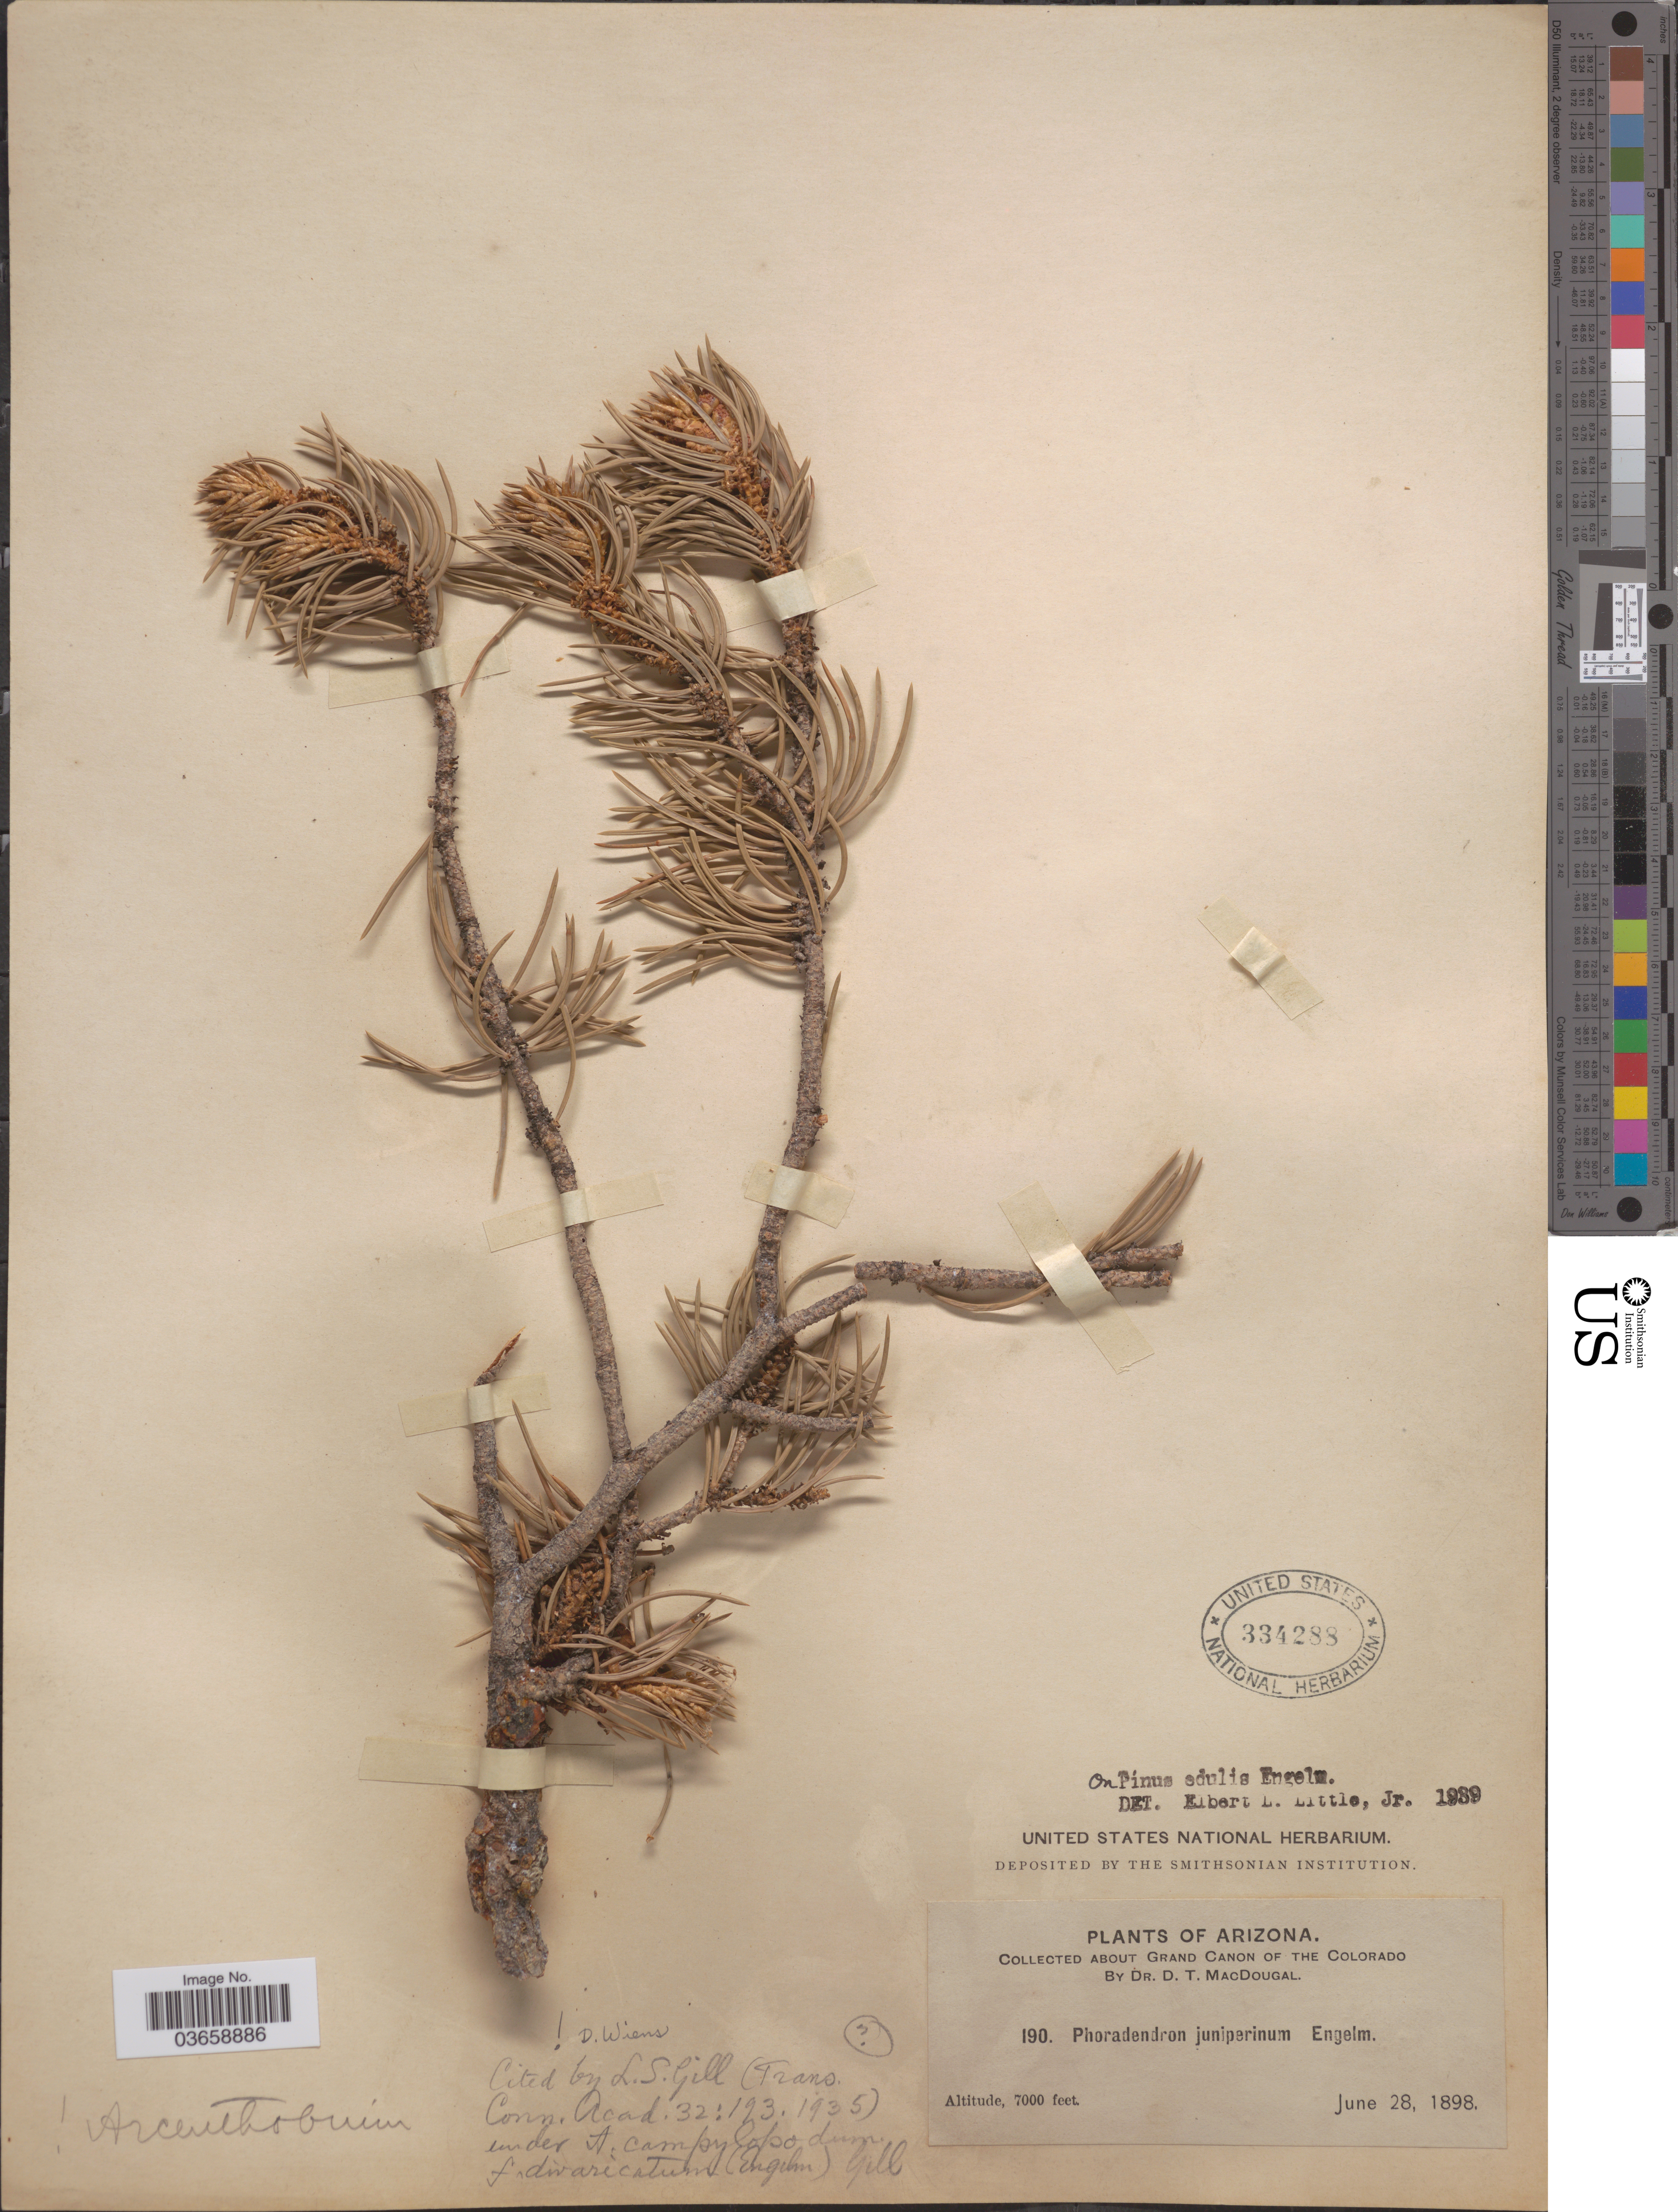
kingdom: Plantae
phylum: Tracheophyta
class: Magnoliopsida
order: Santalales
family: Viscaceae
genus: Arceuthobium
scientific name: Arceuthobium campylopodum f. divaricatum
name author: (Engelm.) L.S. Gill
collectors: D. T. MacDougal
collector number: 190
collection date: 1898-06-28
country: United States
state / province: Arizona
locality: About Grand Canon of the Colorado.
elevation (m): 2134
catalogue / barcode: US 334288